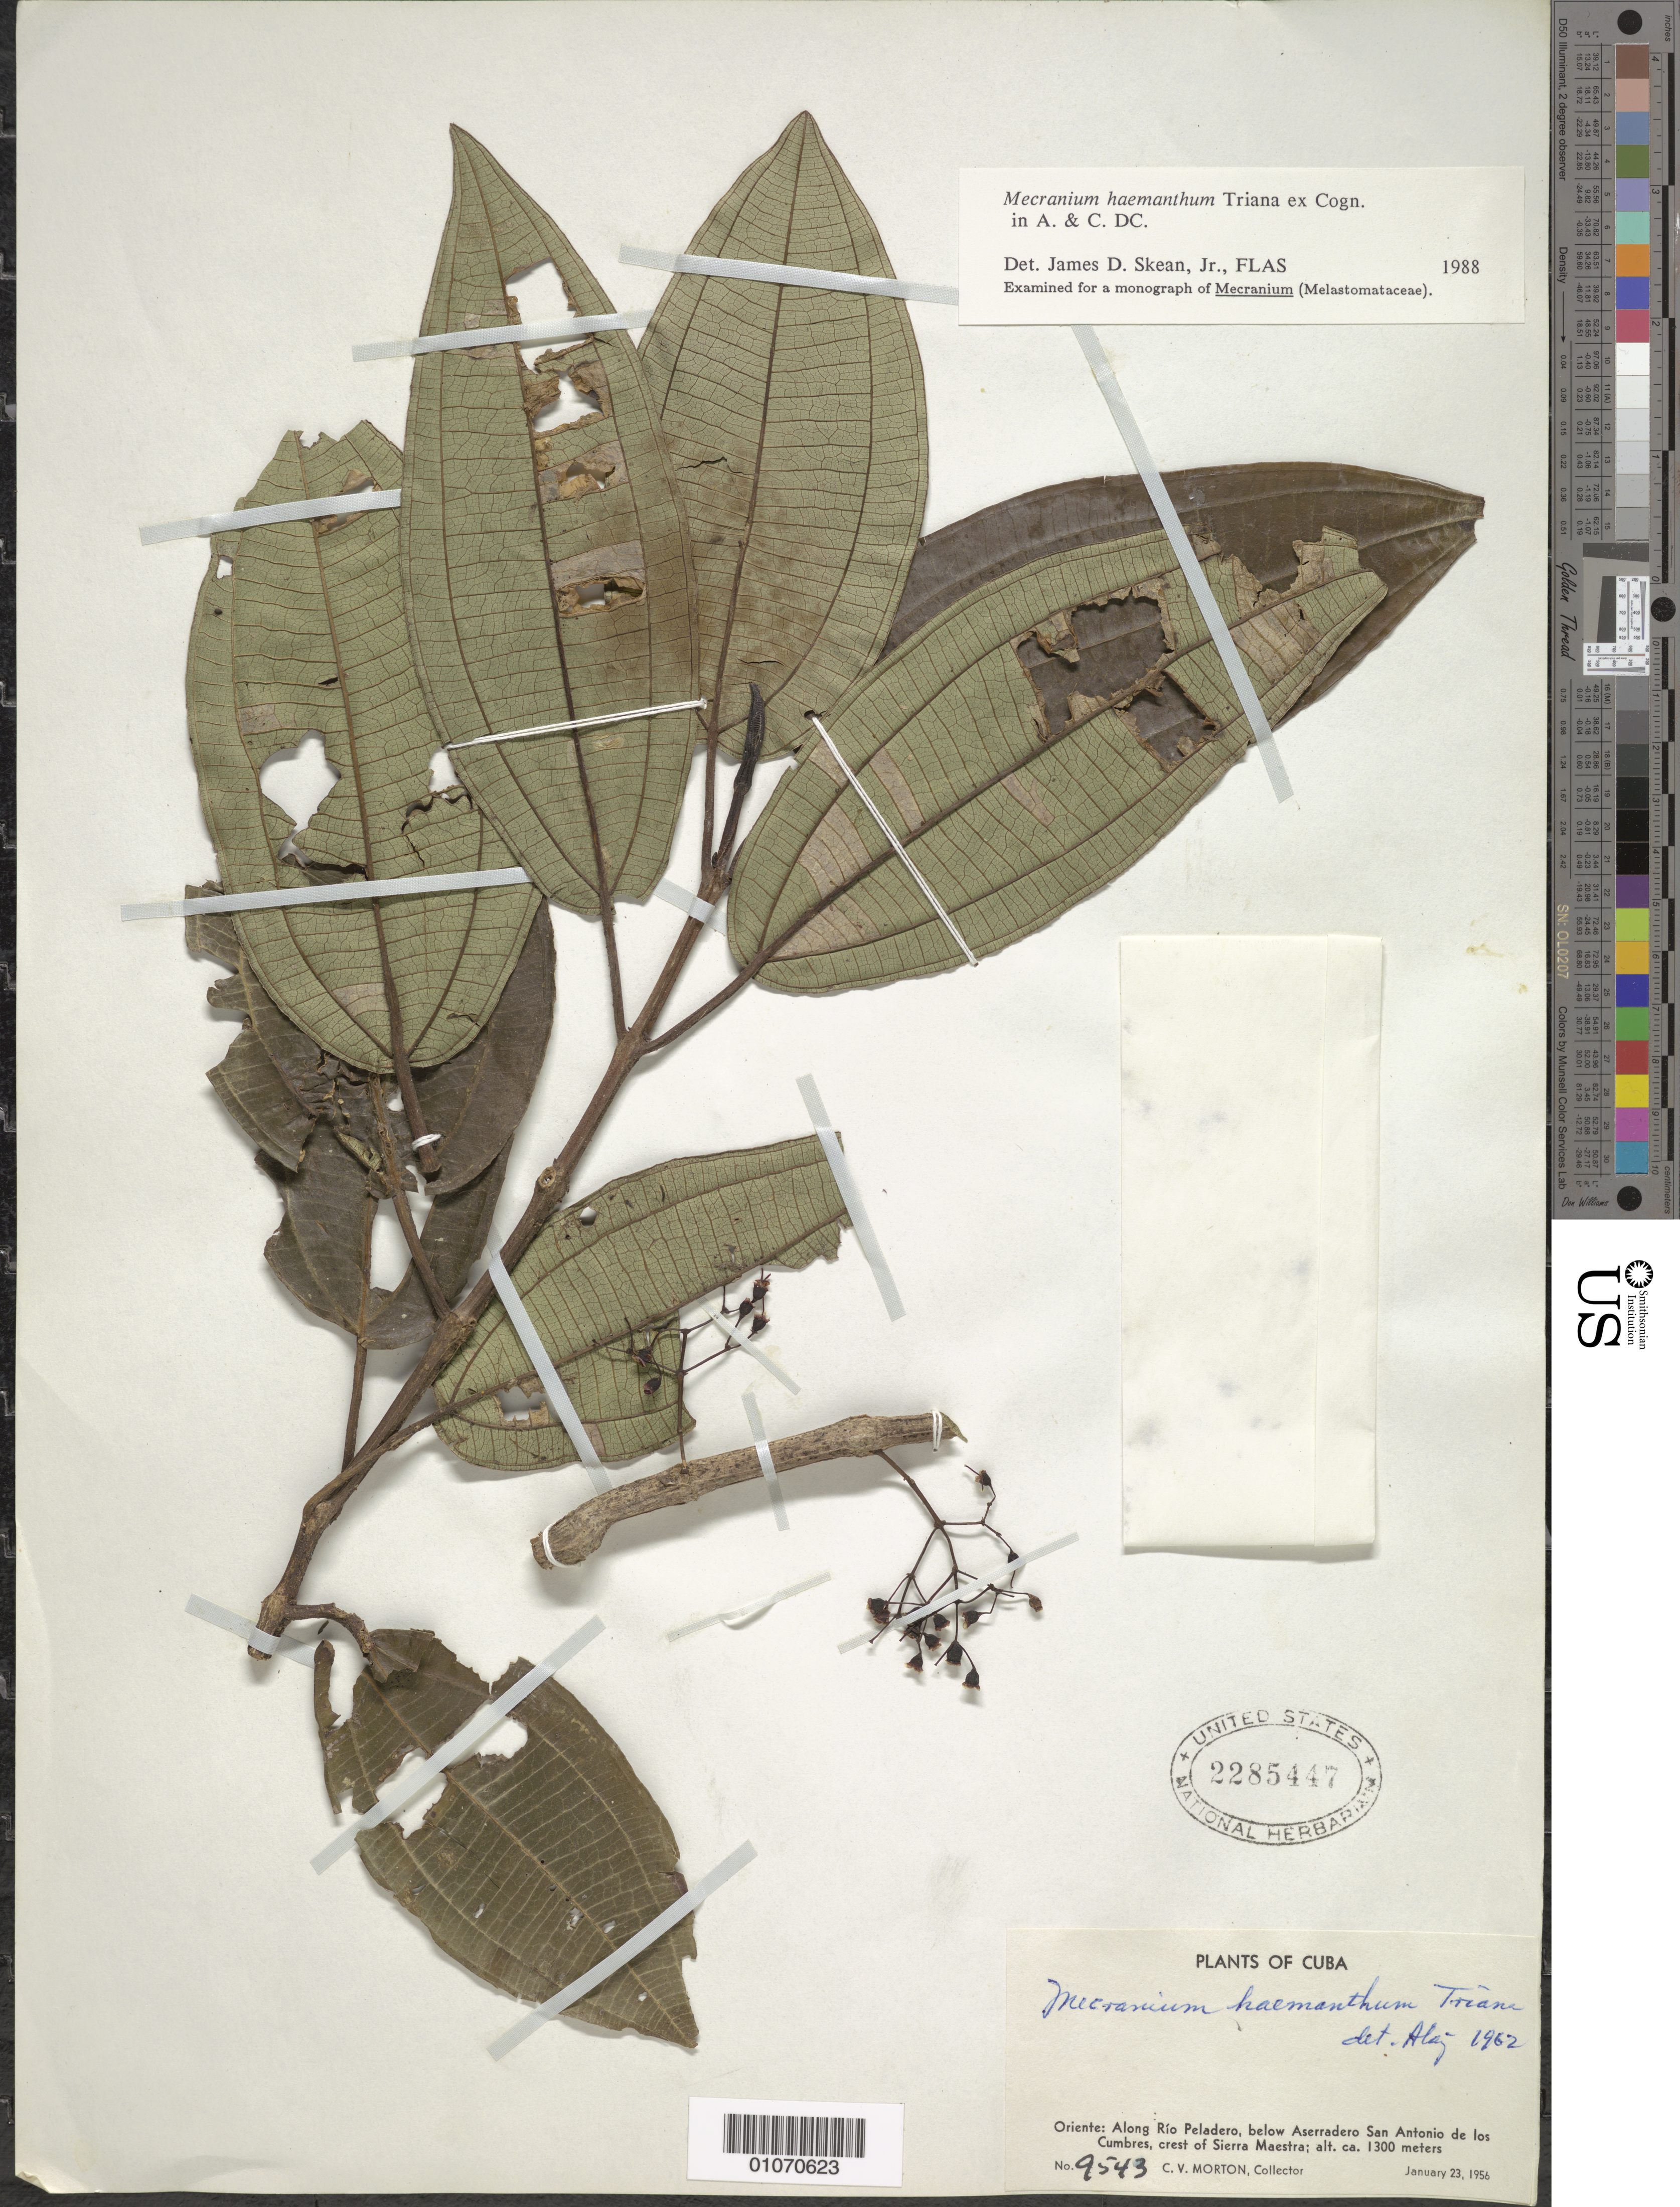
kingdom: Plantae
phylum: Tracheophyta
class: Magnoliopsida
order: Myrtales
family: Melastomataceae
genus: Mecranium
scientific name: Mecranium haemanthum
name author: Triana ex Cogn. in A. DC. & C. DC.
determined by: Skean, J. D., Jr.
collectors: C. V. Morton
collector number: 9543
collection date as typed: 23 Jan 1956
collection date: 1956-01-23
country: Cuba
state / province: Oriente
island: Cuba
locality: Río Peladero, below Aserradero San Antonio de los Cumbres, crest of Sierra Maestra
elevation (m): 1300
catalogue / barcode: US 2285447